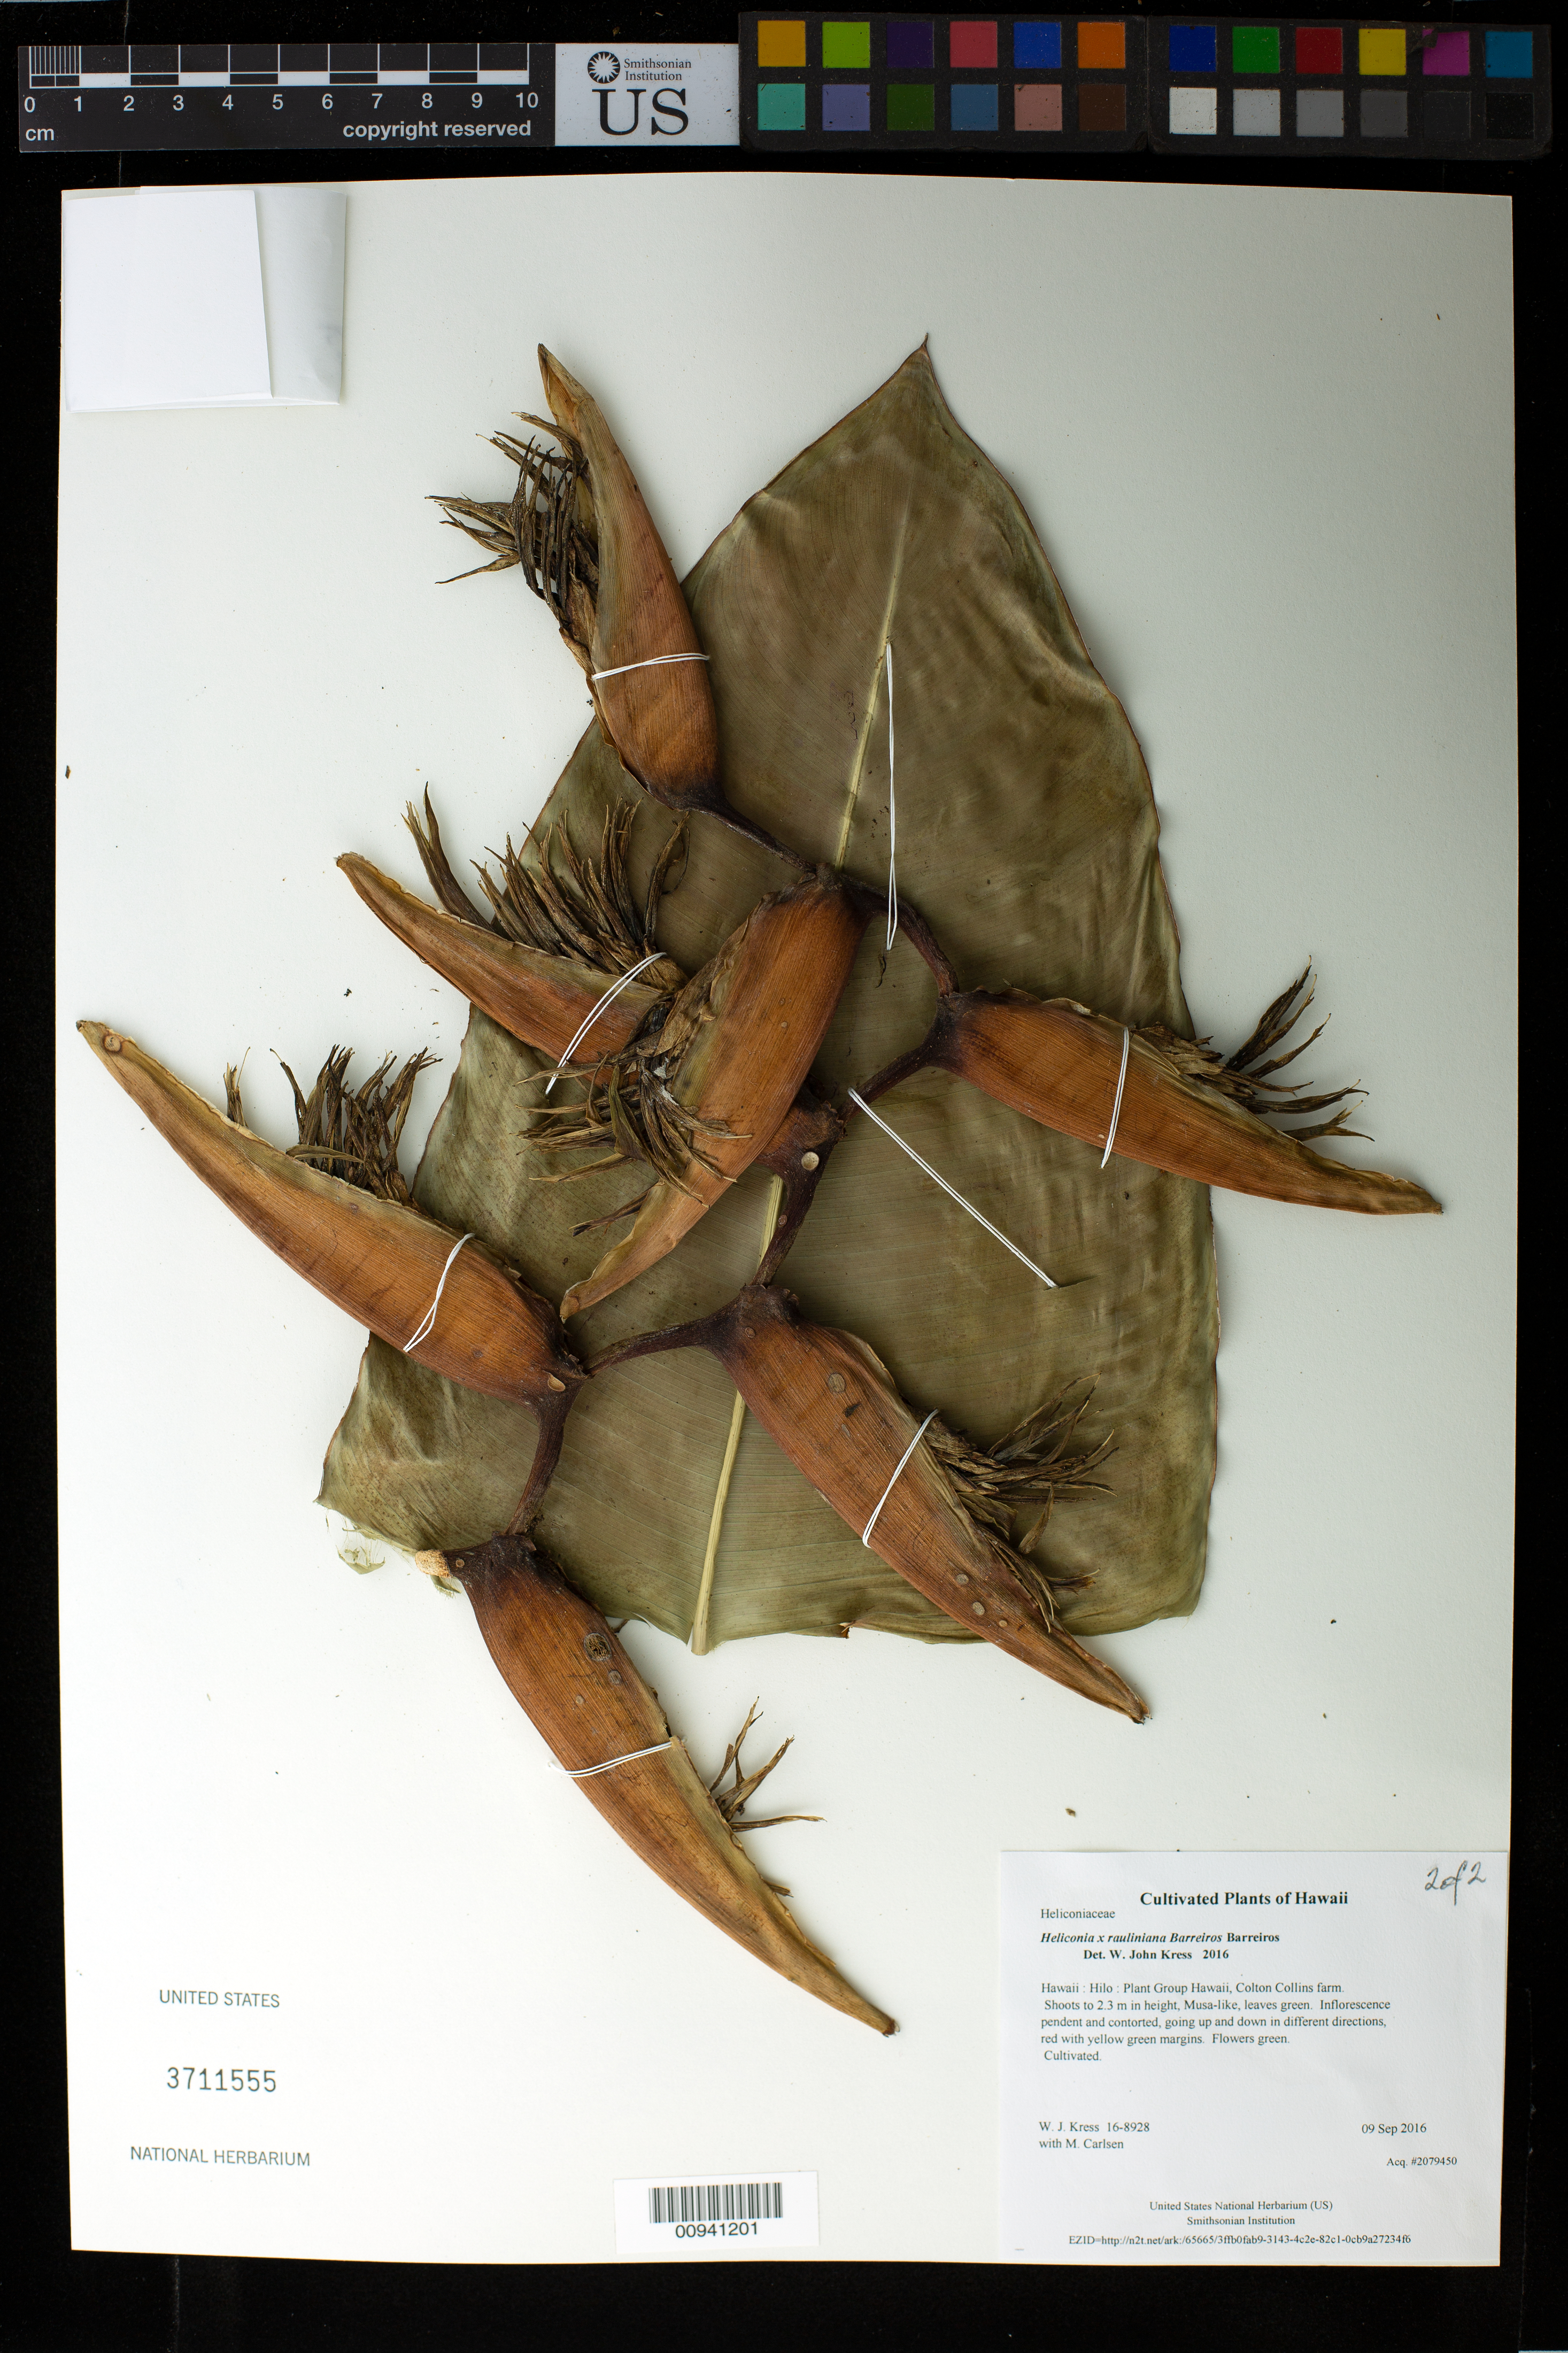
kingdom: Plantae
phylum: Tracheophyta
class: Liliopsida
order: Zingiberales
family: Heliconiaceae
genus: Heliconia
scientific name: Heliconia x rauliniana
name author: Barreiros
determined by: Kress, W. J., (US), Smithsonian Institution - National Museum of Natural History (UNITED STATES)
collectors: W. J. Kress & M. M. Carlsen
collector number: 16-8928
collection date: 2016-09-09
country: United States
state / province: Hawaii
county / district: Hawaii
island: Hawaii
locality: Plant Group Hawaii, Colton Collins farm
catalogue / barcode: US 3711555